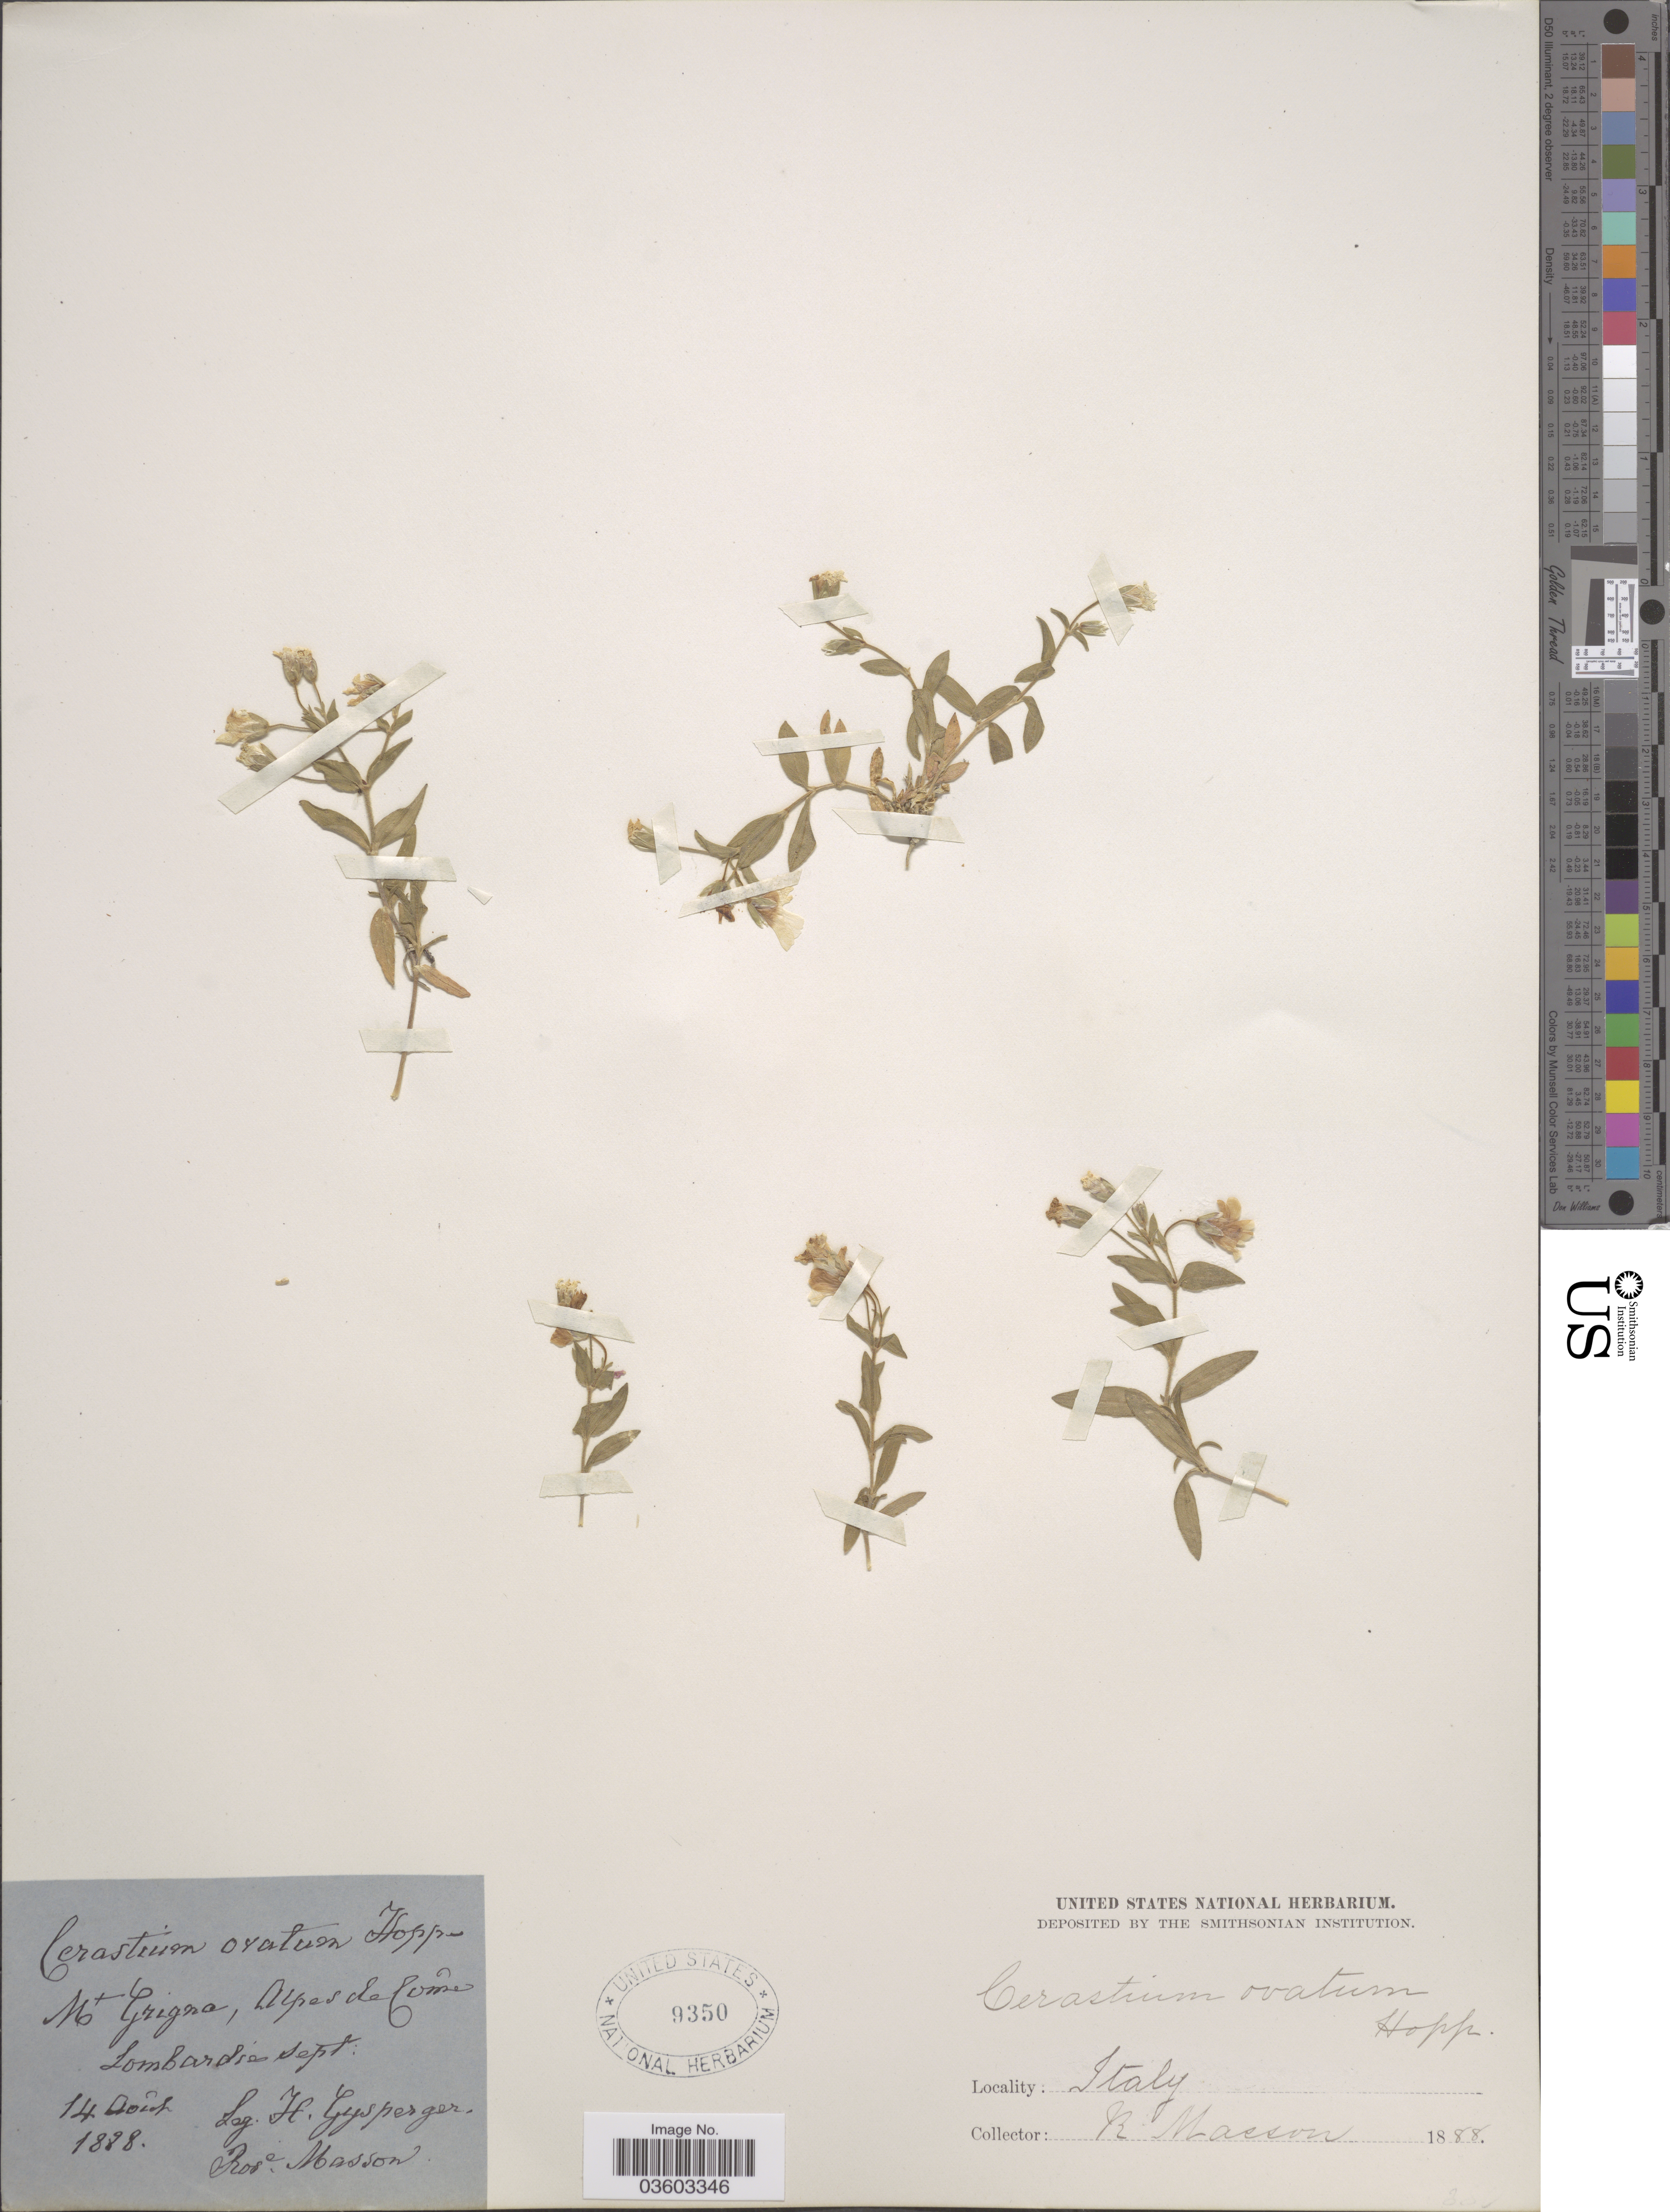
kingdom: Plantae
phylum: Tracheophyta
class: Magnoliopsida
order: Caryophyllales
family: Caryophyllaceae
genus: Cerastium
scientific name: Cerastium ovatum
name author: Hoppe ex Willd.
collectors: H. Gysperger & R. Masson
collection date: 1888-08-14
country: Italy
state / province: Lombardy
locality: Mt Grigna, Alpes de Como Lombardia sept.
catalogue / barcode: US 9350